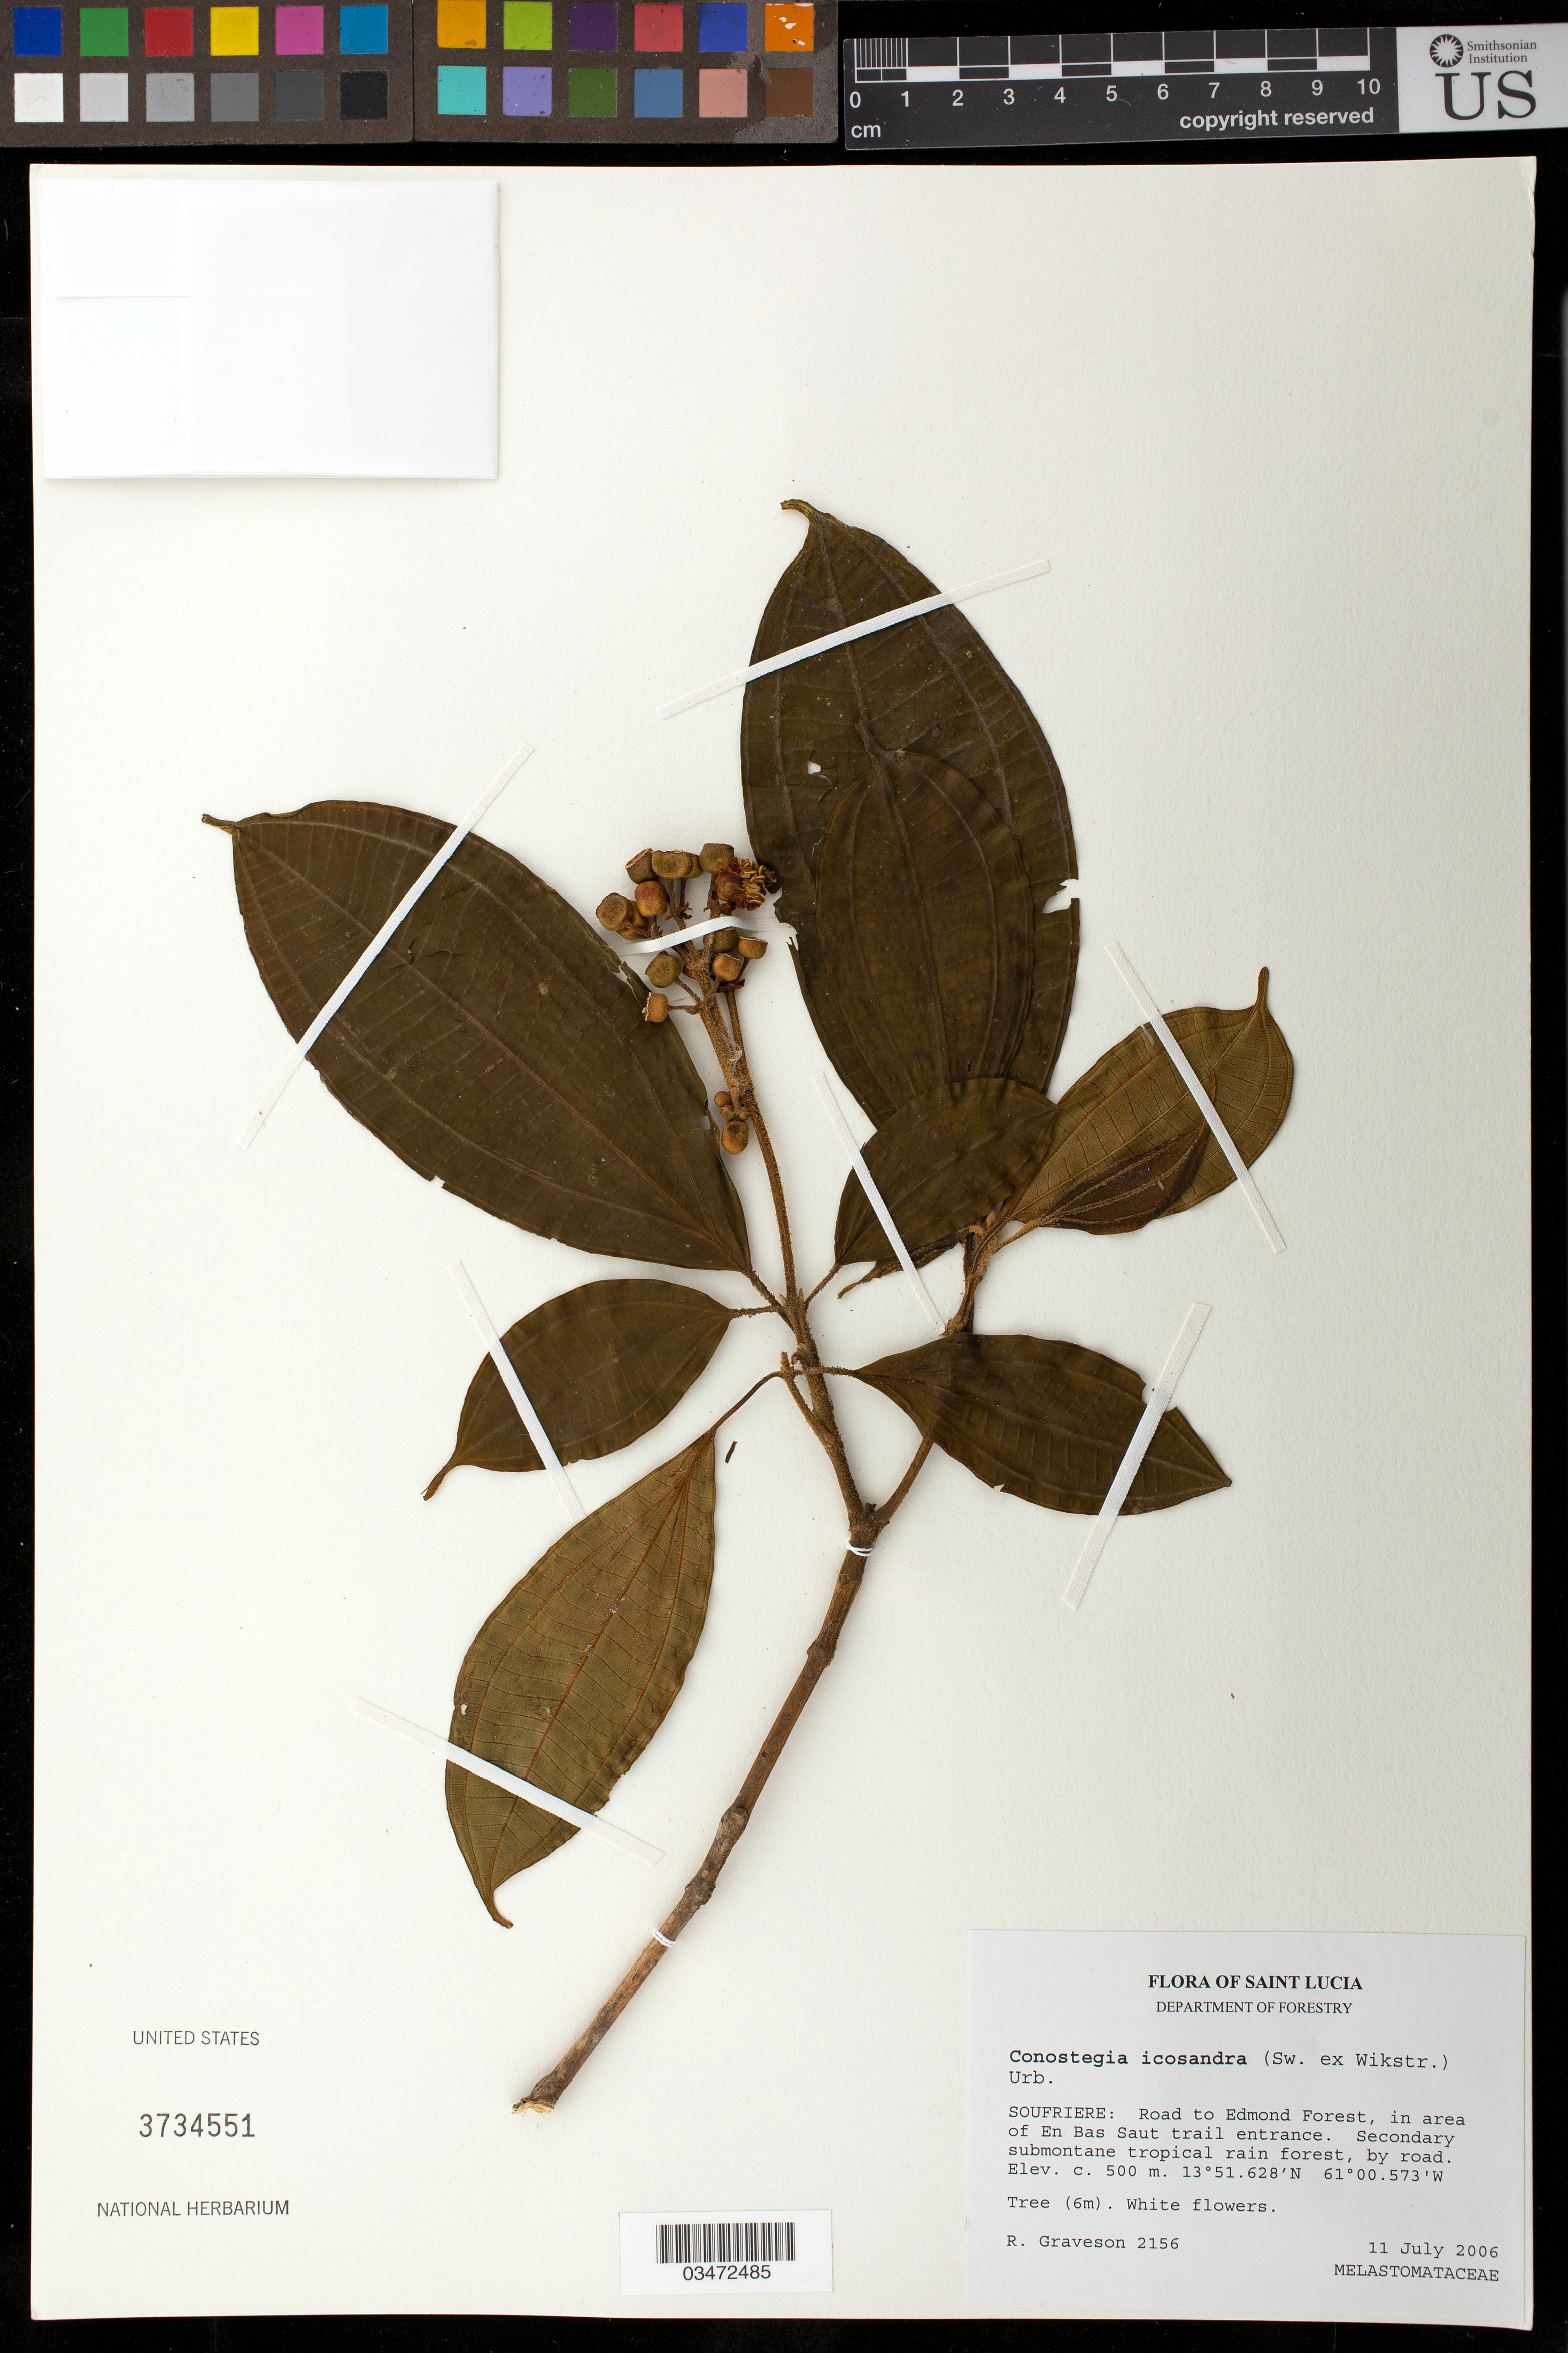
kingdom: Plantae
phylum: Tracheophyta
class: Magnoliopsida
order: Myrtales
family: Melastomataceae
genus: Conostegia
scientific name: Conostegia icosandra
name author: (Sw.) Urb.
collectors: R. Graveson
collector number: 2156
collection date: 2006-07-11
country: St. Lucia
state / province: Soufriere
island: St. Lucia I.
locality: Road to Edmond Forest, in area of En Bas Saut trail entrance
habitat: Secondary submontane tropical forest, by road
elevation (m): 500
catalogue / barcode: US 3734551